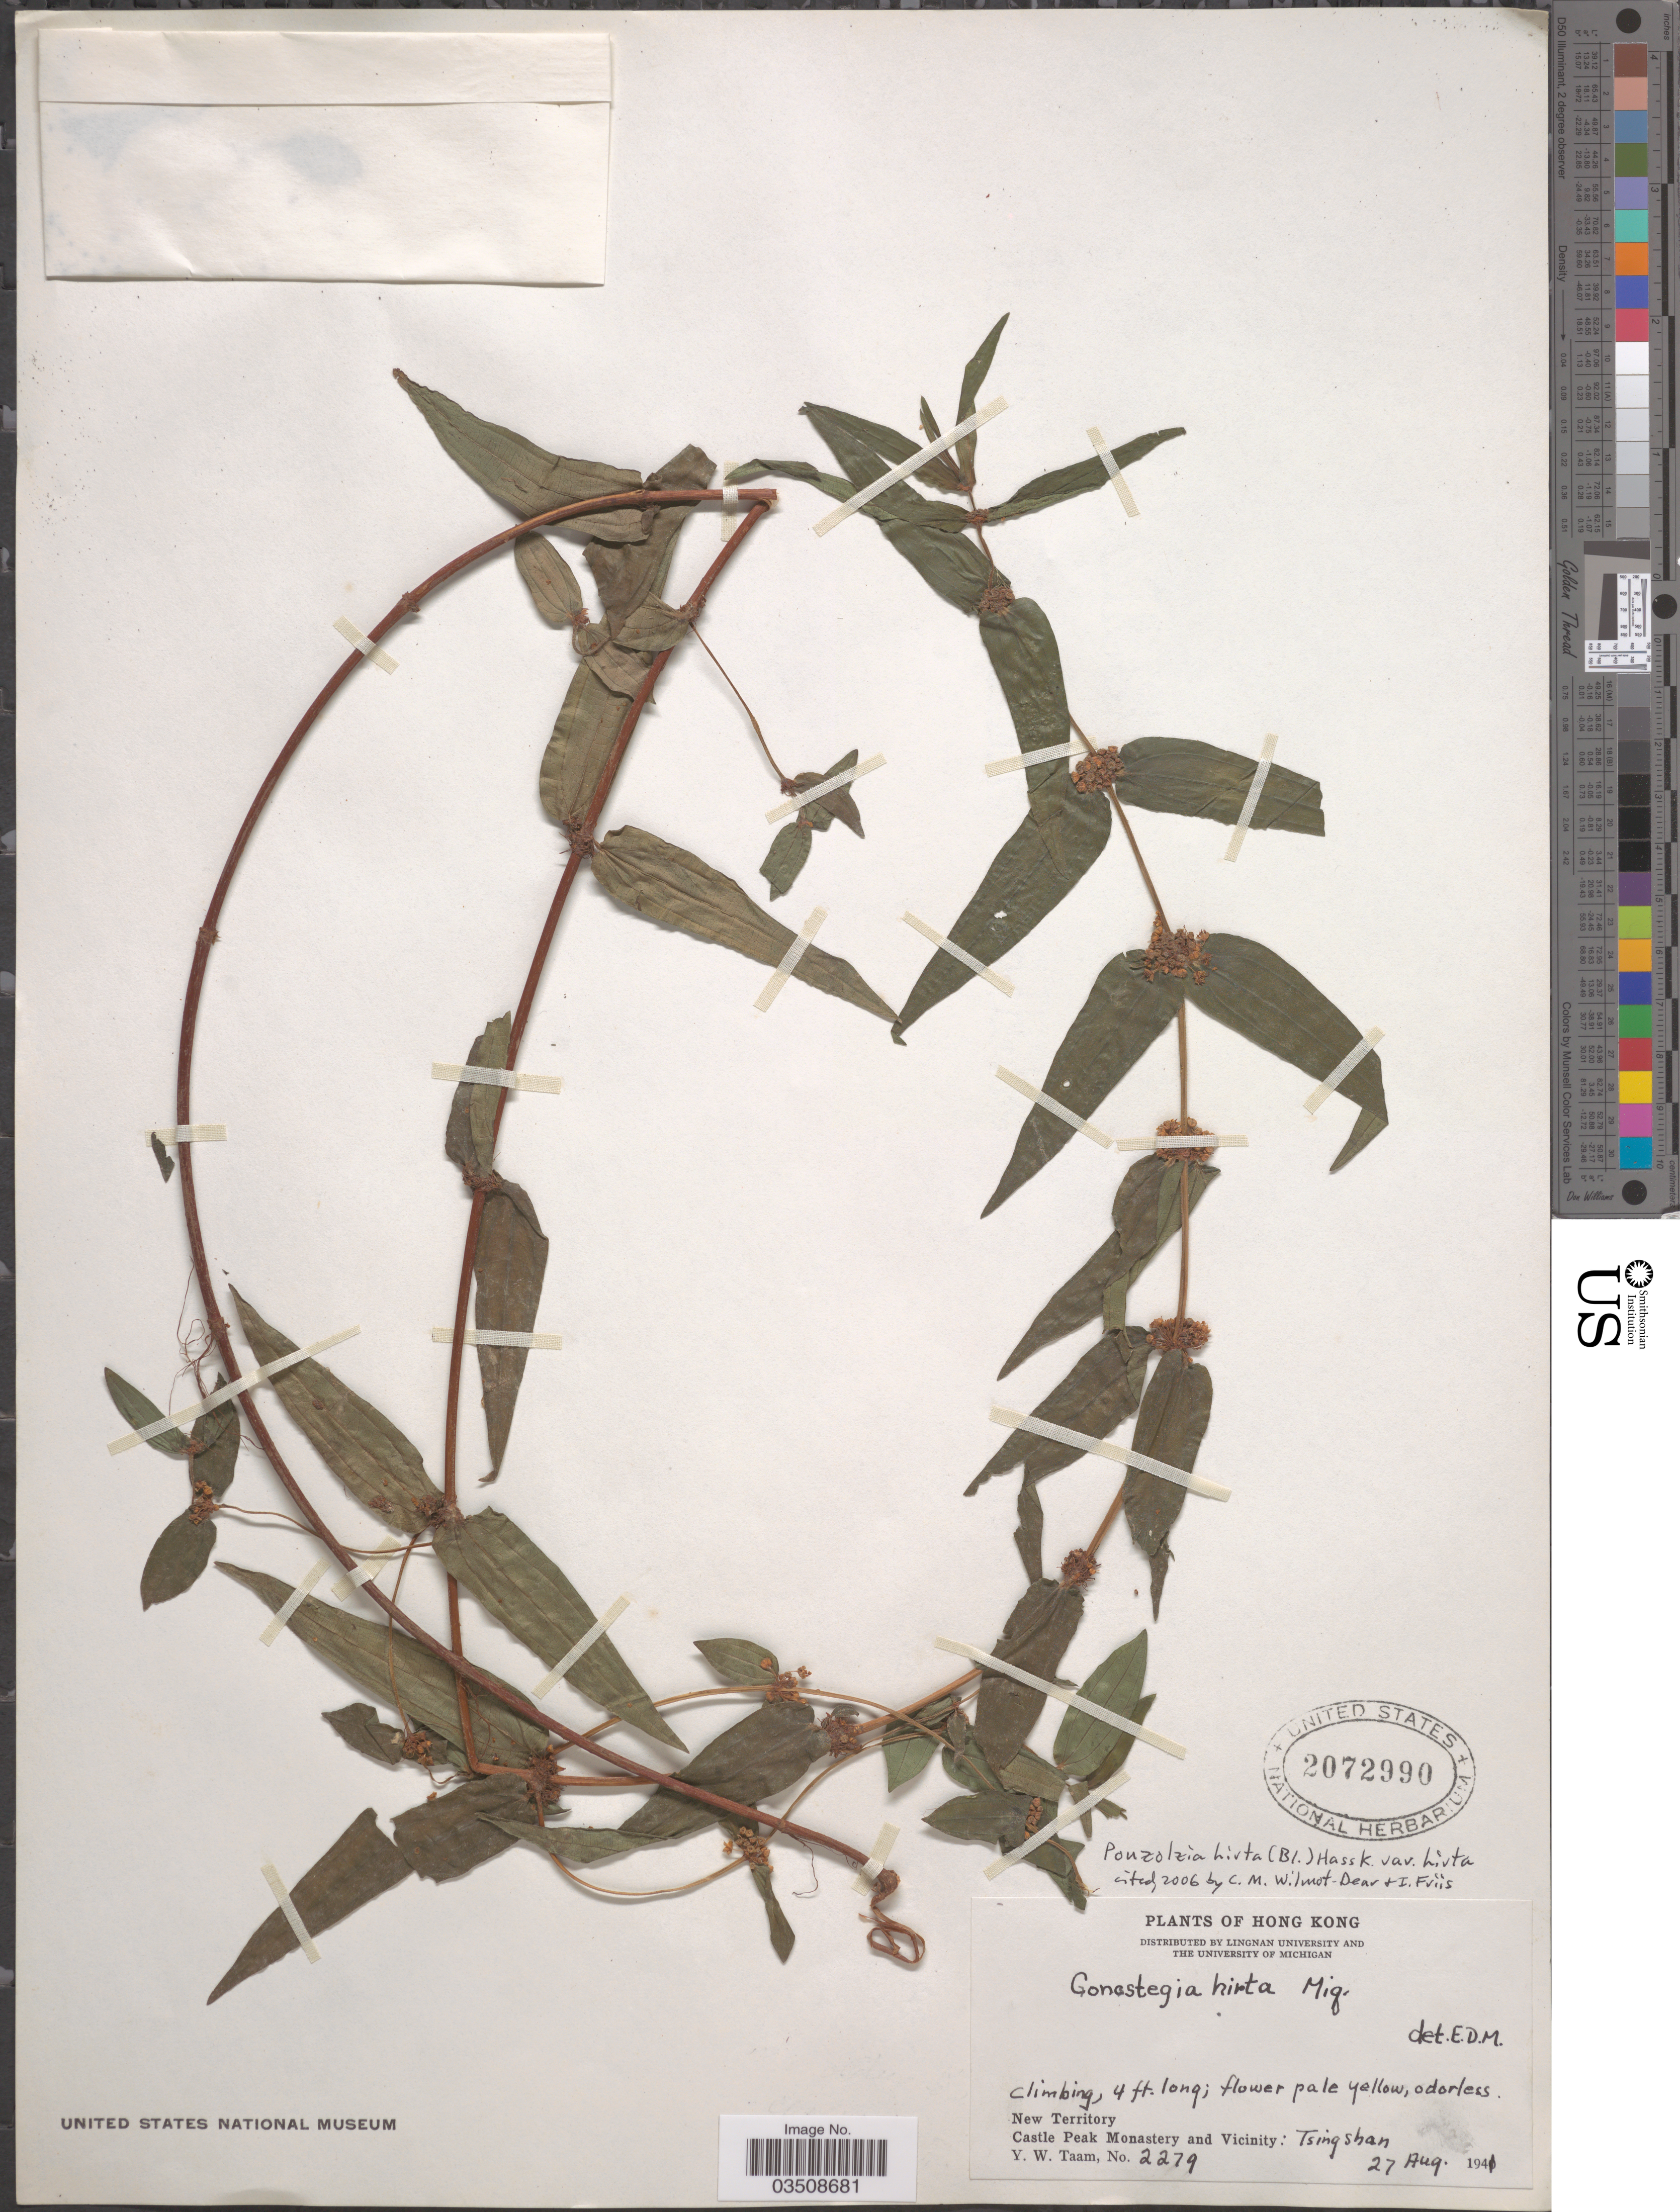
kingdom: Plantae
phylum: Tracheophyta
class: Magnoliopsida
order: Rosales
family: Urticaceae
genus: Gonostegia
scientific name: Gonostegia triandra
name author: (Blume) Miq.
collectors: Y. W. Taam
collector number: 2279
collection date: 1941-08-27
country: China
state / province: Hong Kong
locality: New Territory. Castle Peak Monastery and Vicinity: Tsing shan.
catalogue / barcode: US 2072990